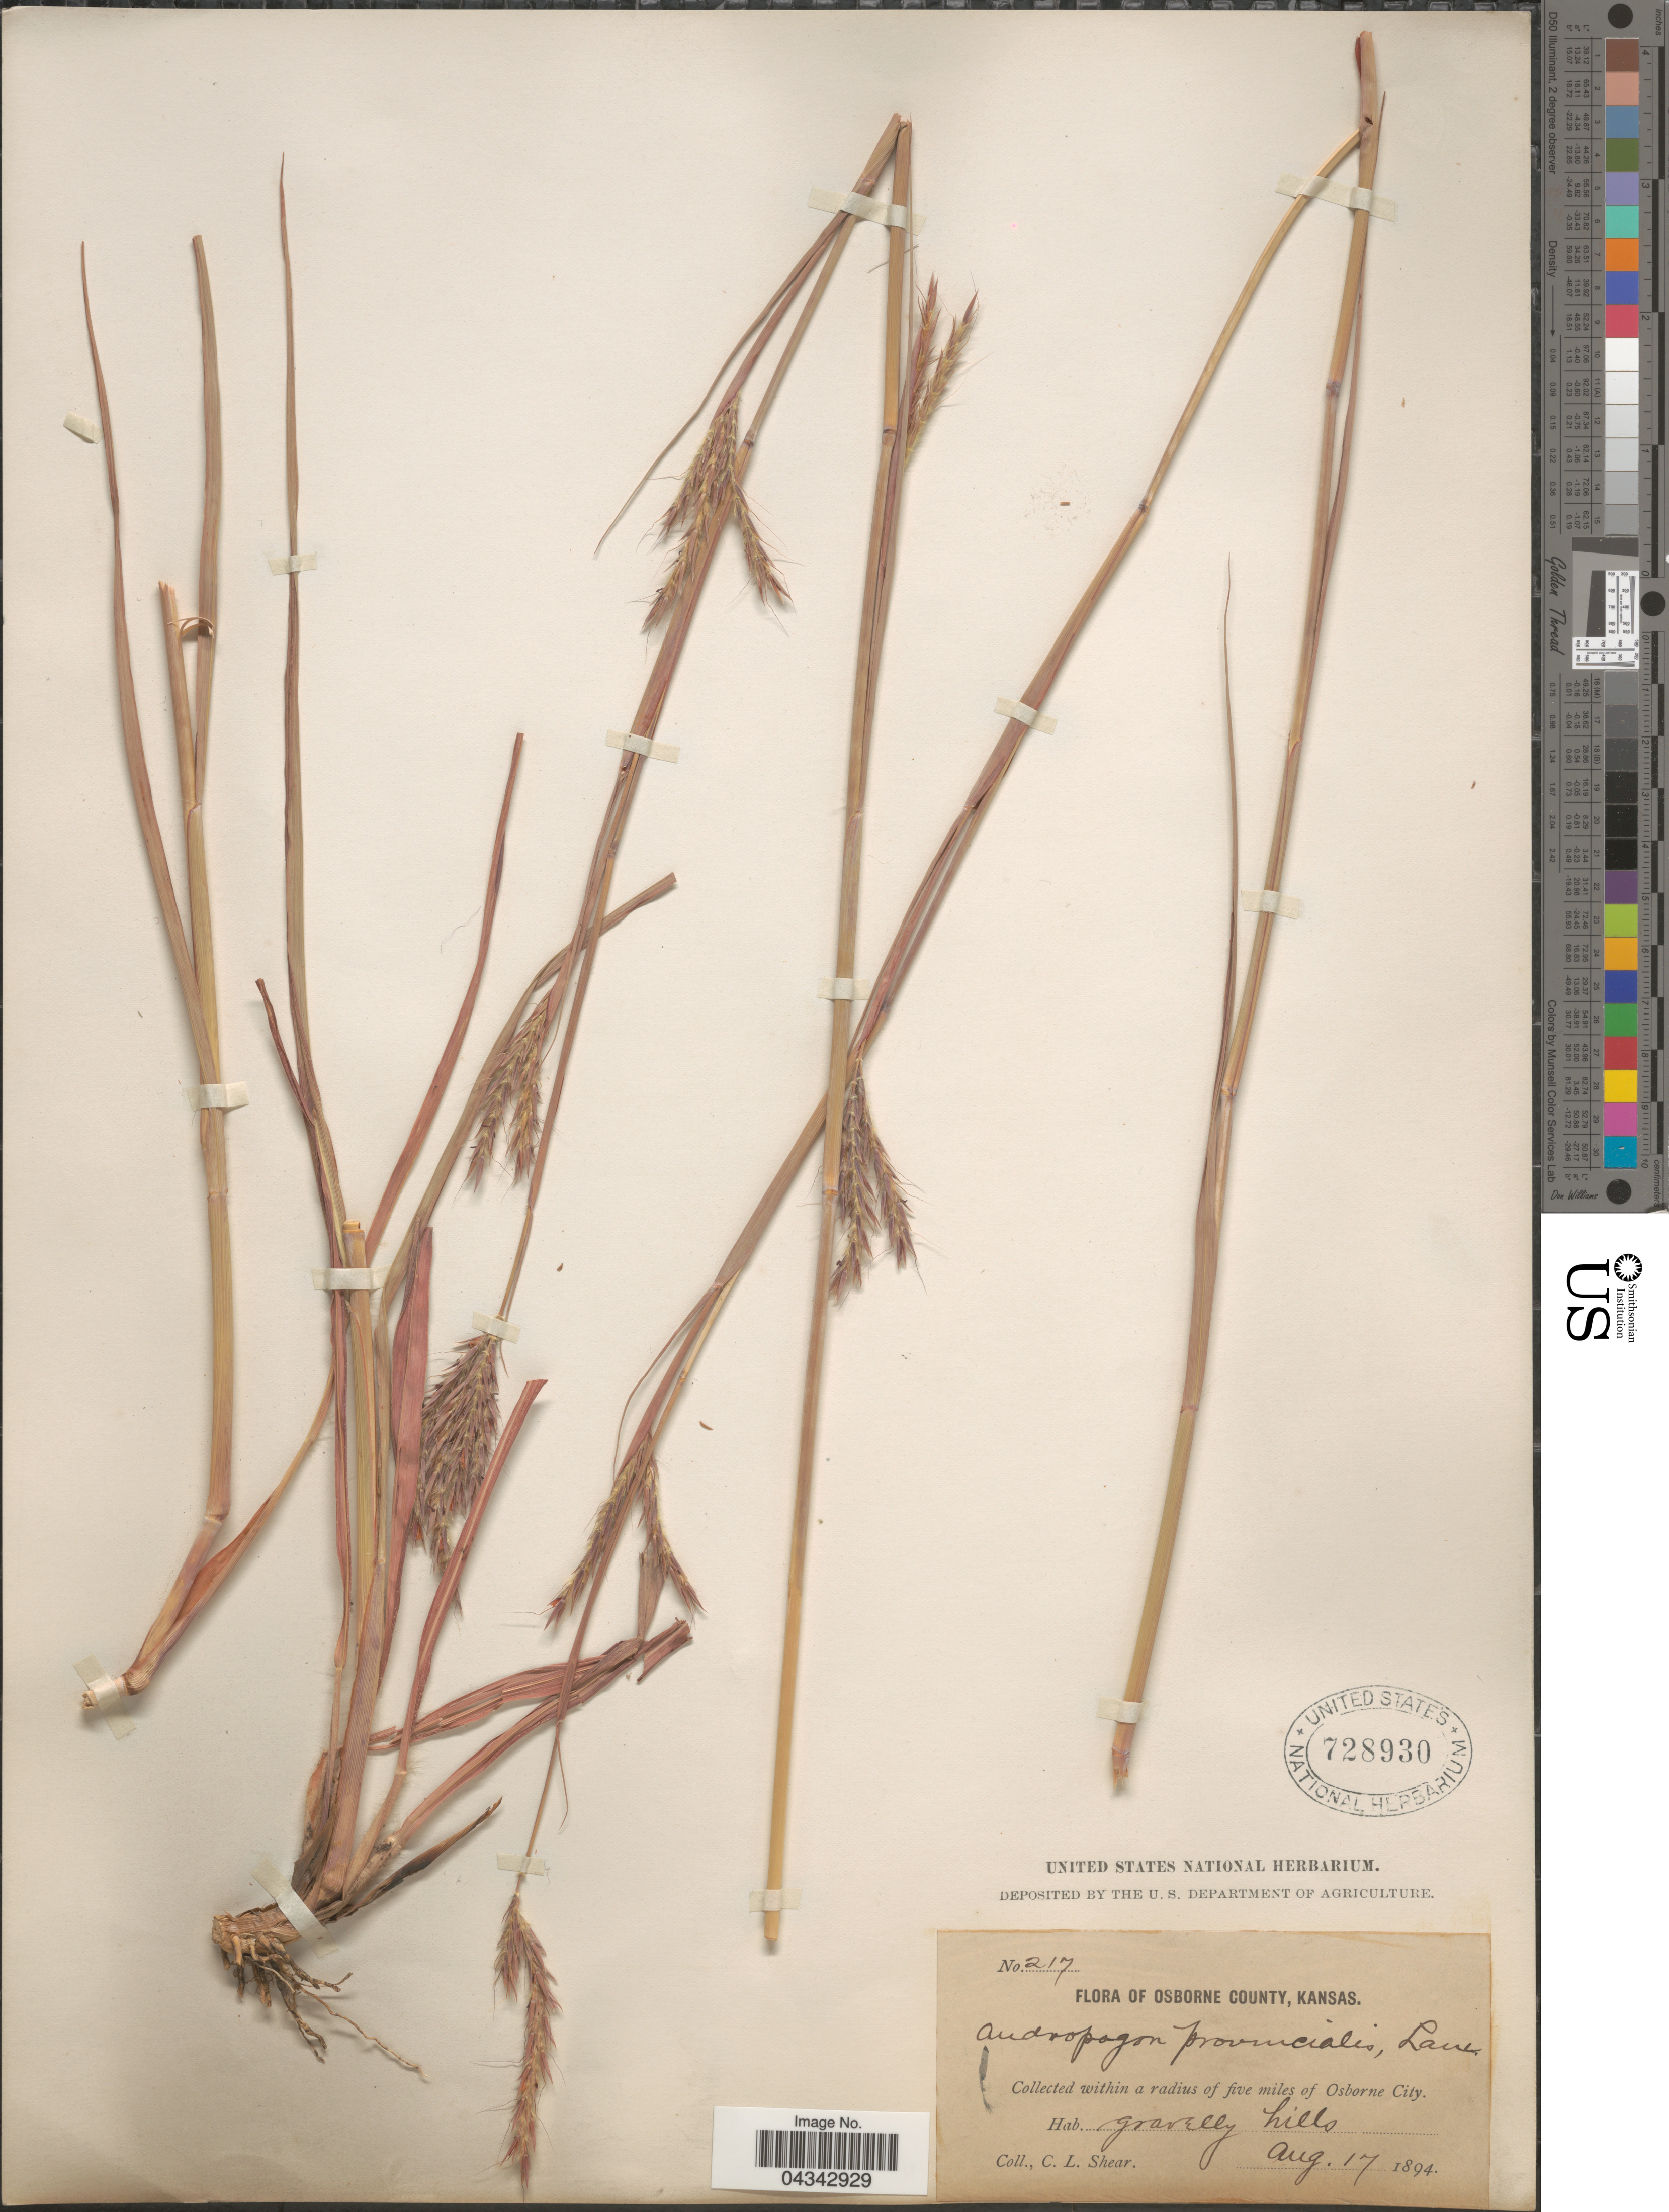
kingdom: Plantae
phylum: Tracheophyta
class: Liliopsida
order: Poales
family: Poaceae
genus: Andropogon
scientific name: Andropogon gerardii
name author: Vitman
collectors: C. L. Shear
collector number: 217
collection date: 1894-08-17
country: United States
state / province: Kansas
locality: Osborne County. Within a radius of five miles of Osborne City.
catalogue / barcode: US 728930